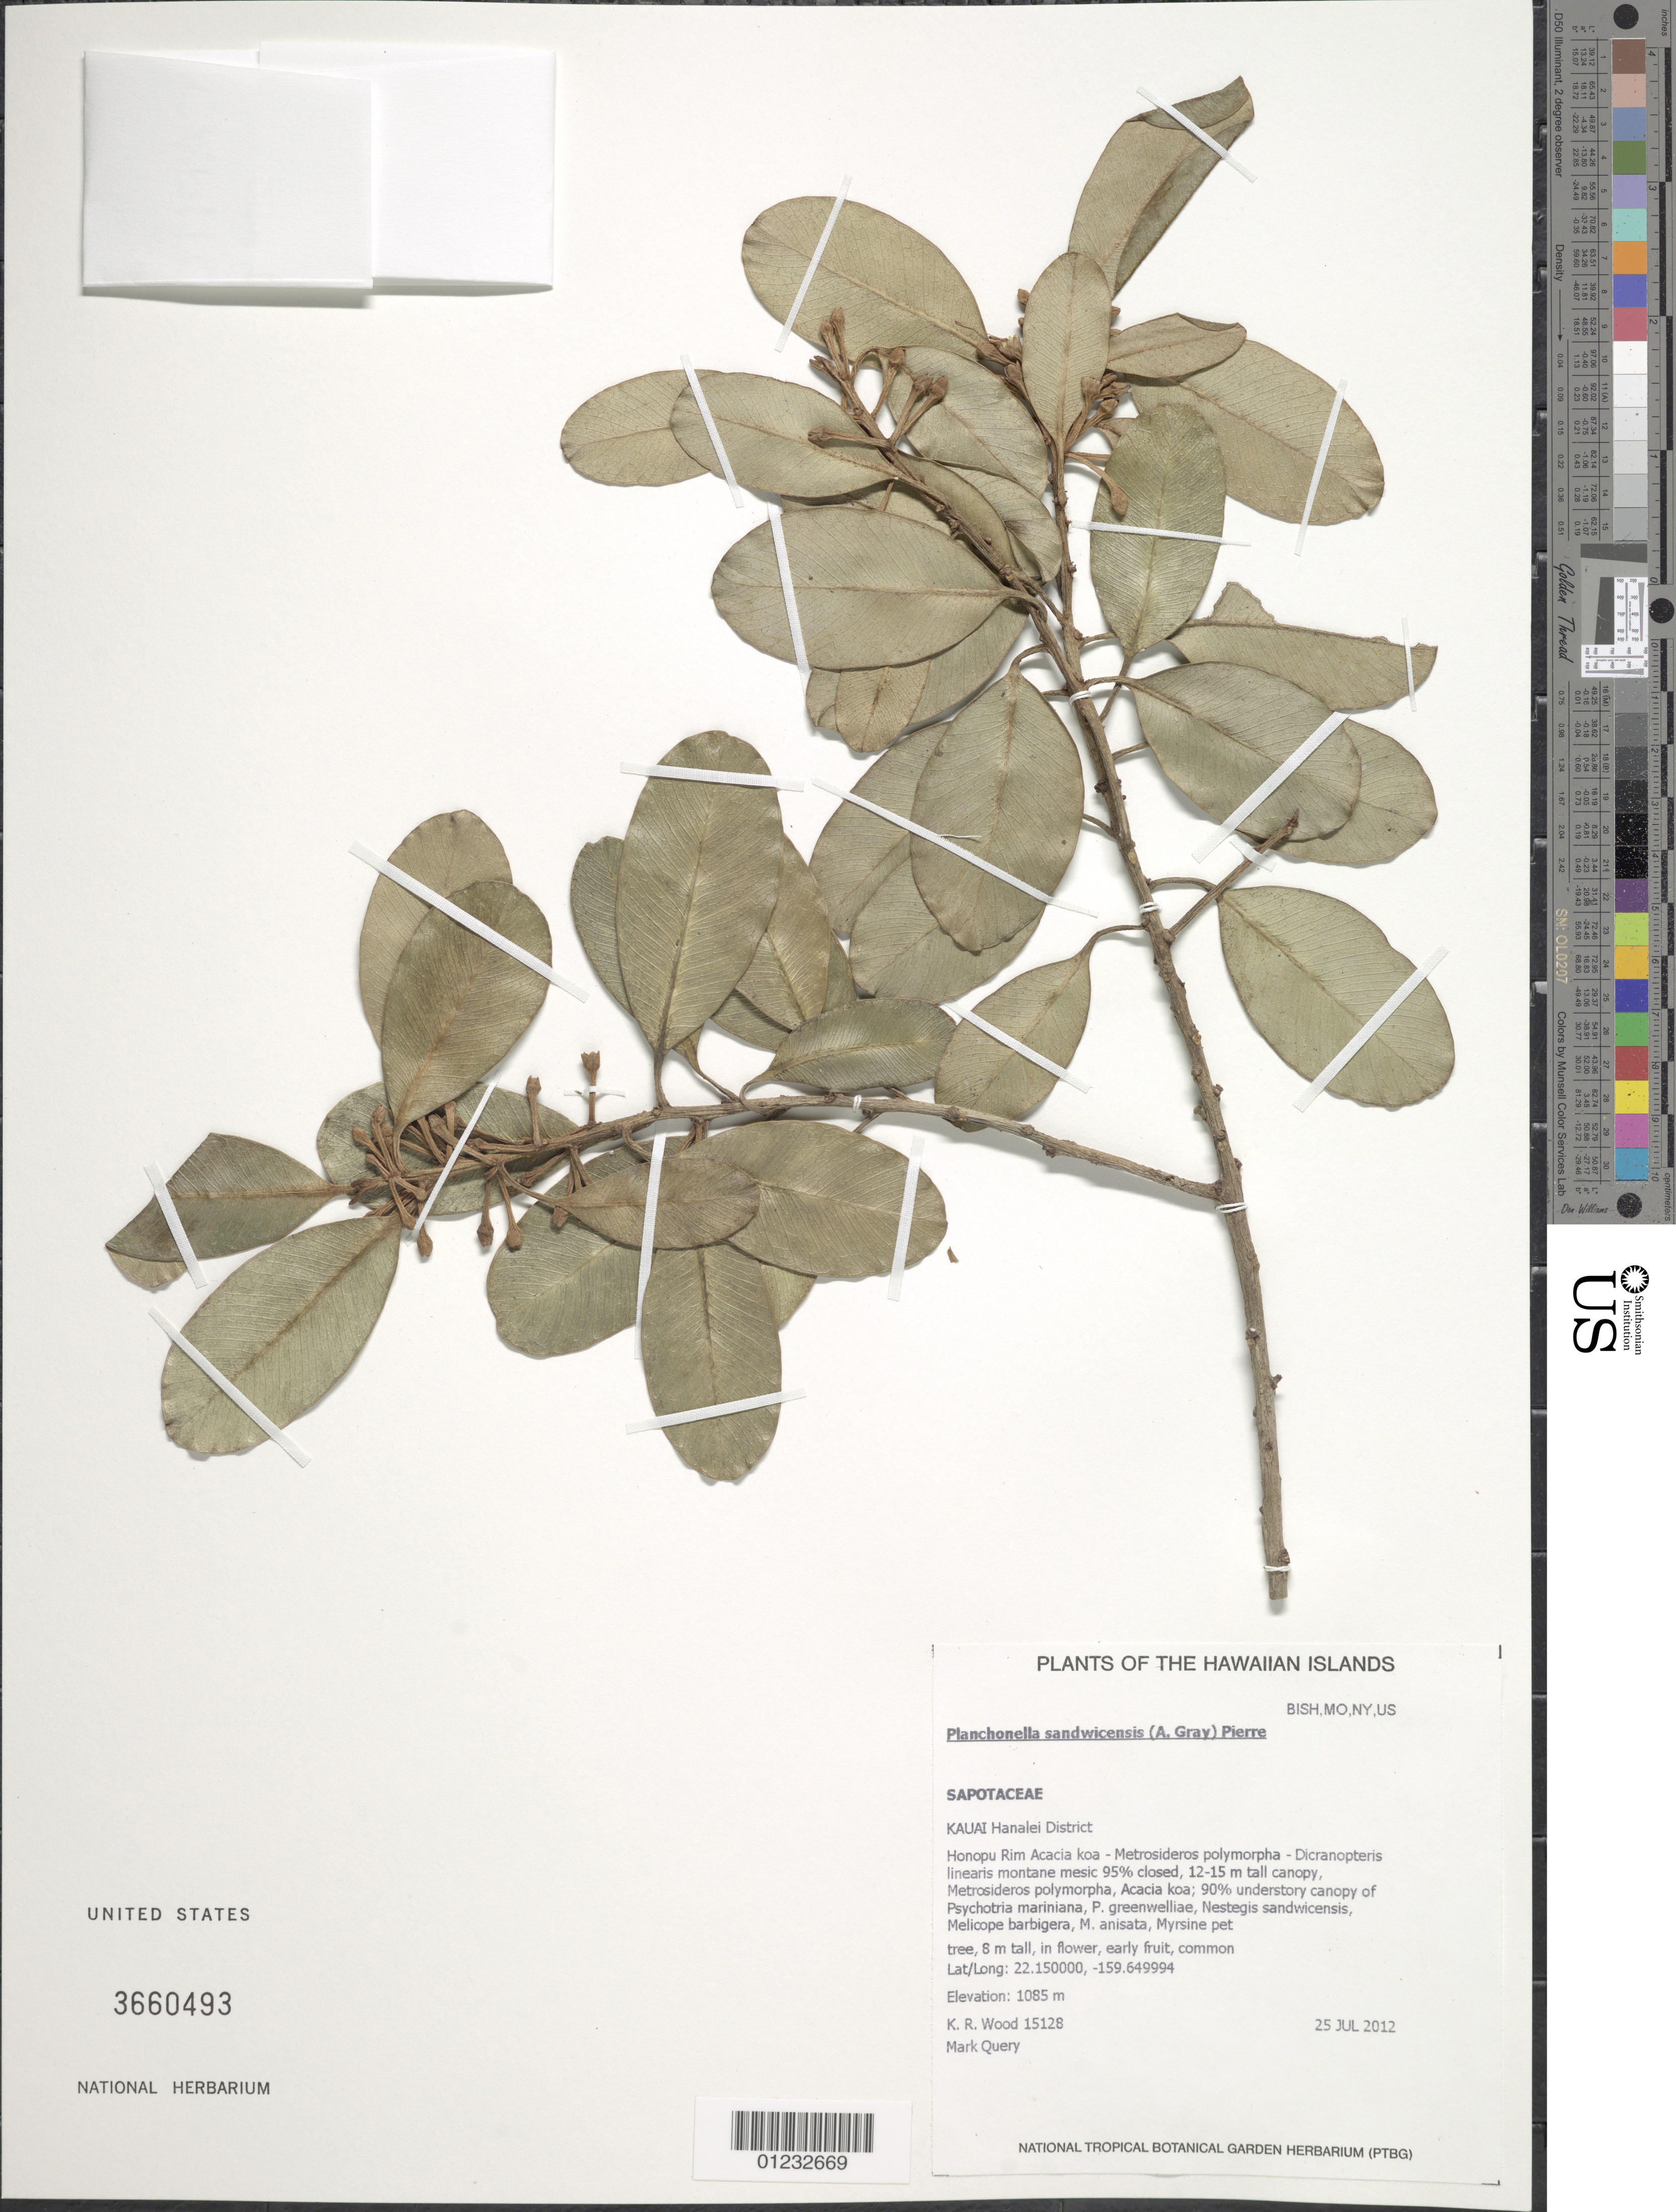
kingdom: Plantae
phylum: Tracheophyta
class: Magnoliopsida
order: Ericales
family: Sapotaceae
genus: Planchonella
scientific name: Planchonella sandwicensis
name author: (A. Gray) Pierre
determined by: Havran, J. C.; et al.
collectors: K. R. Wood & M. Query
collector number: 15128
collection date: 2012-07-25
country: United States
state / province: Hawaii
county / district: Kauai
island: Kaua'i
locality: Hanalei District, Honopu Rim.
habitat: Montane mesic forest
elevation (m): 1085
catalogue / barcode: US 3660493